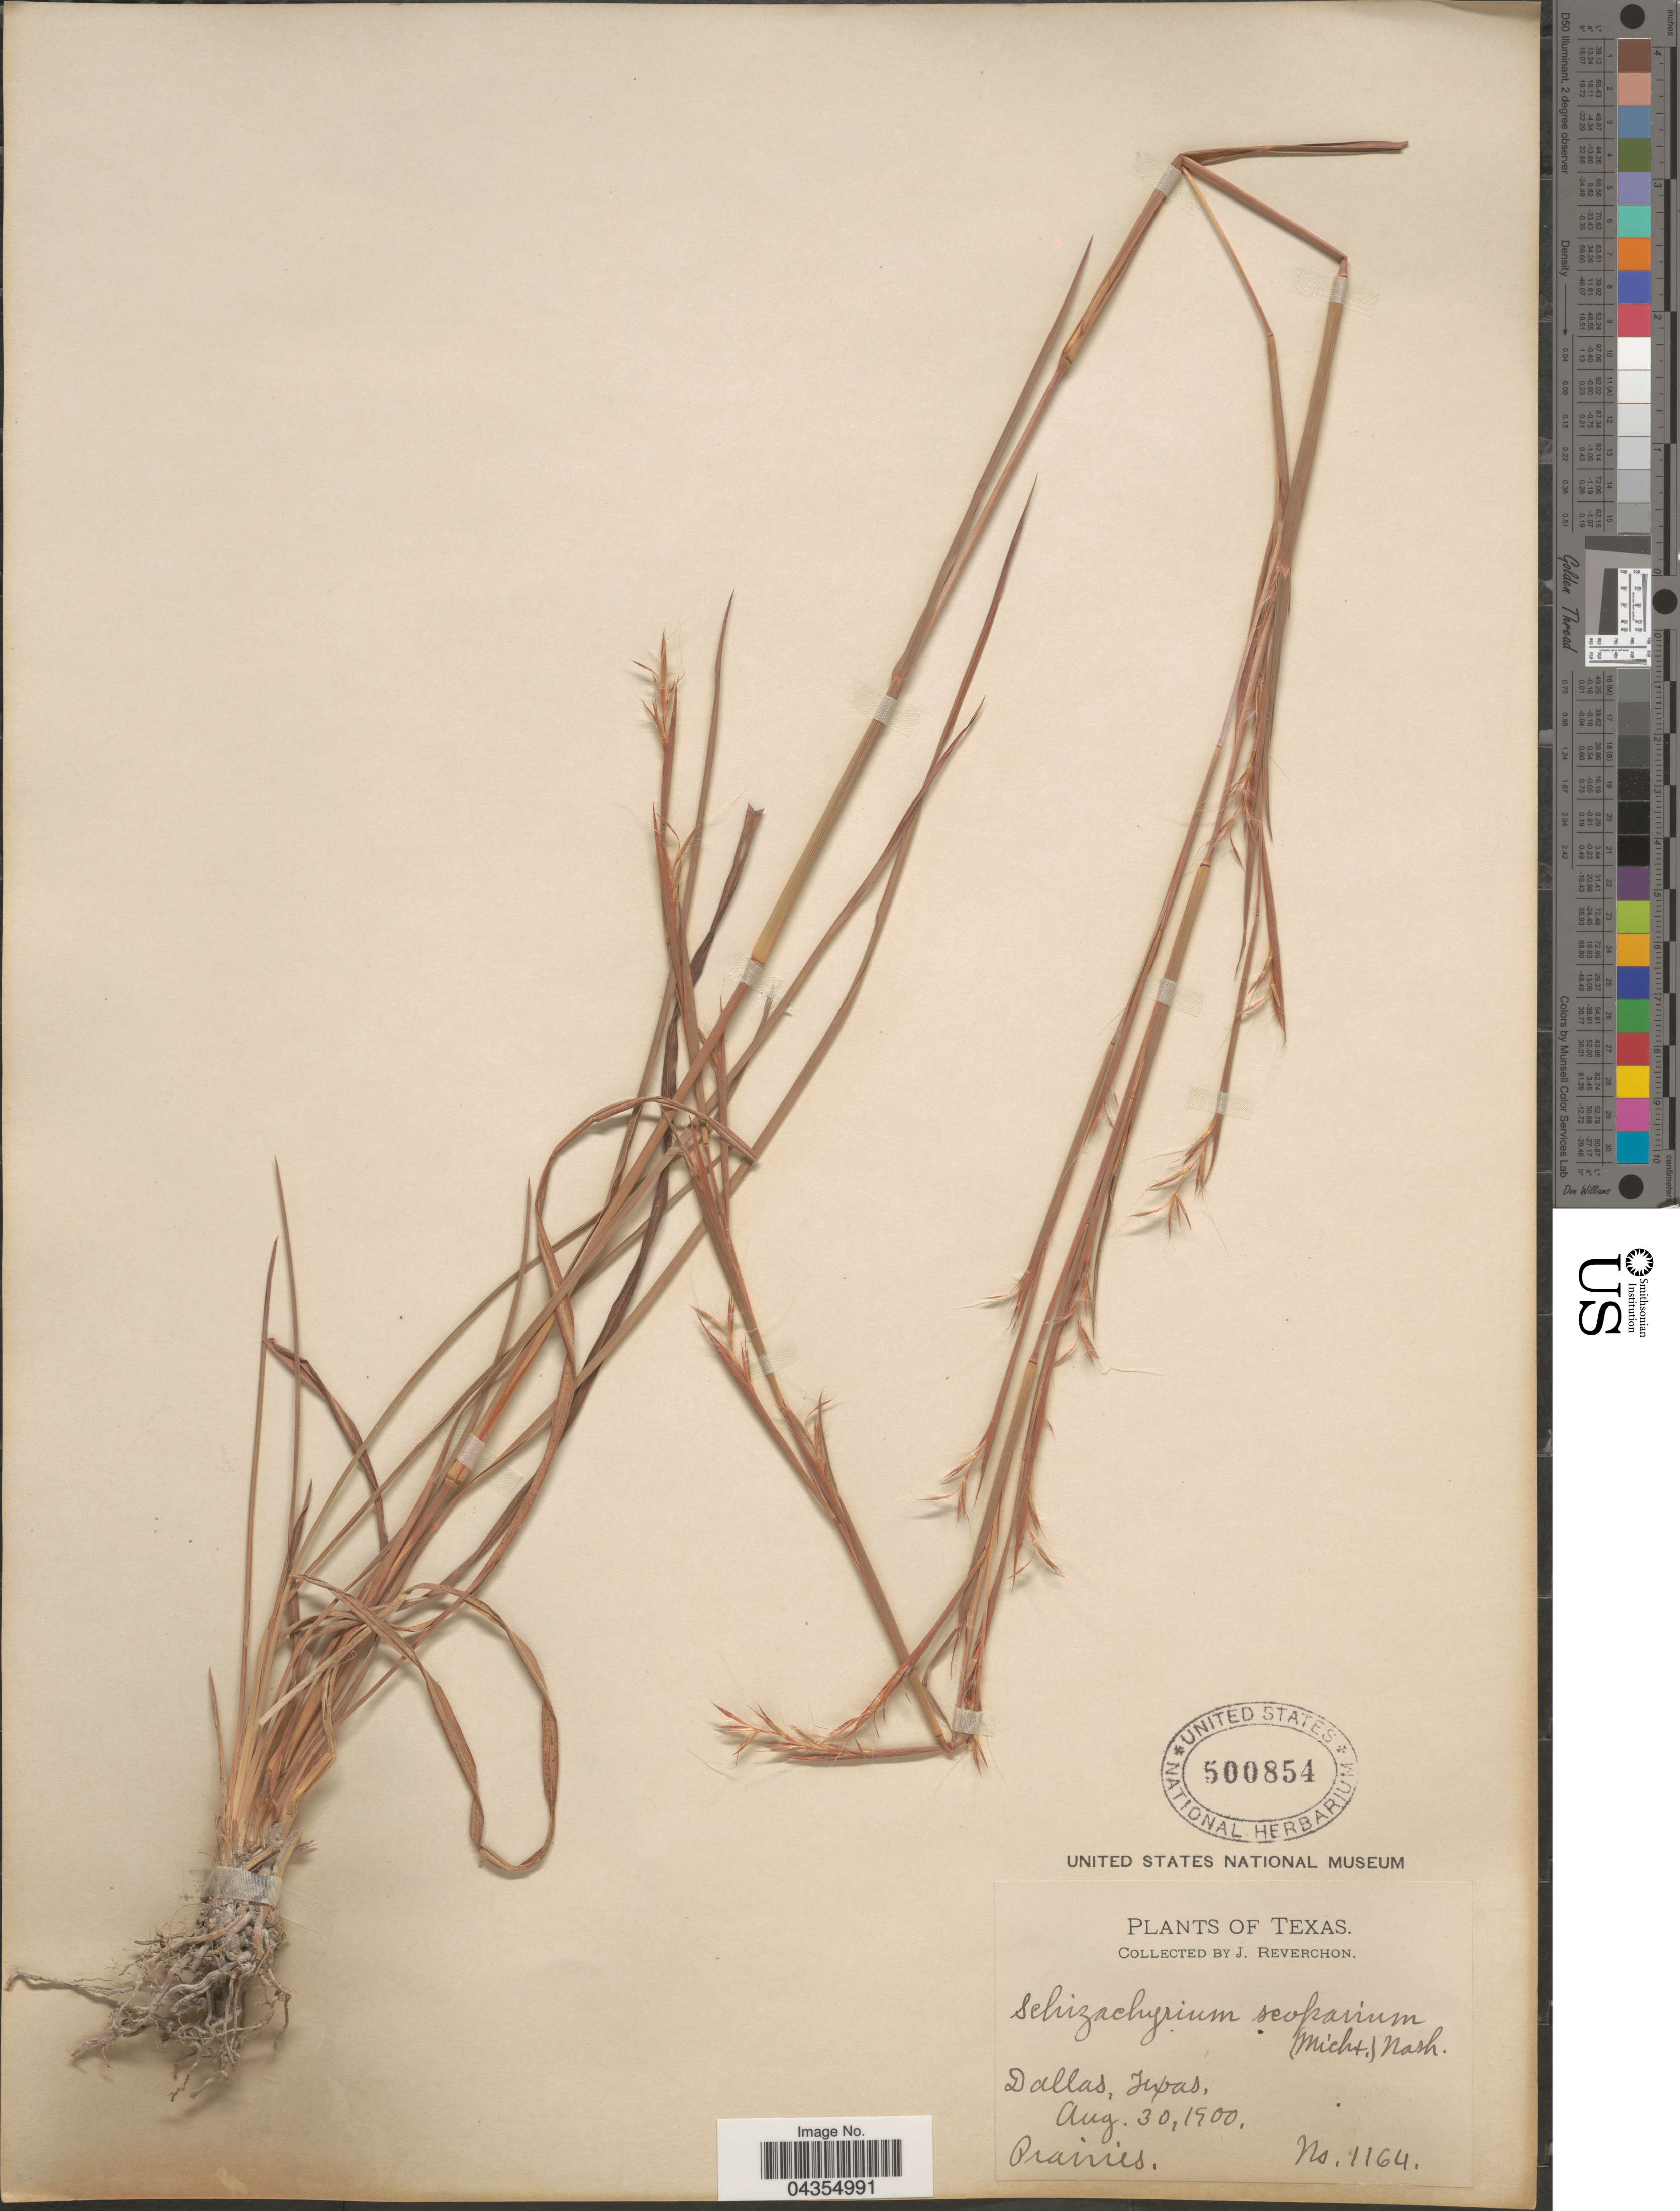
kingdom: Plantae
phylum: Tracheophyta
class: Liliopsida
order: Poales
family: Poaceae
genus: Schizachyrium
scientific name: Schizachyrium sanguineum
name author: (Retz.) Alston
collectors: J. Reverchon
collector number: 1164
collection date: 1900-08-30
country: United States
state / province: Texas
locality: Dallas.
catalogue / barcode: US 500854